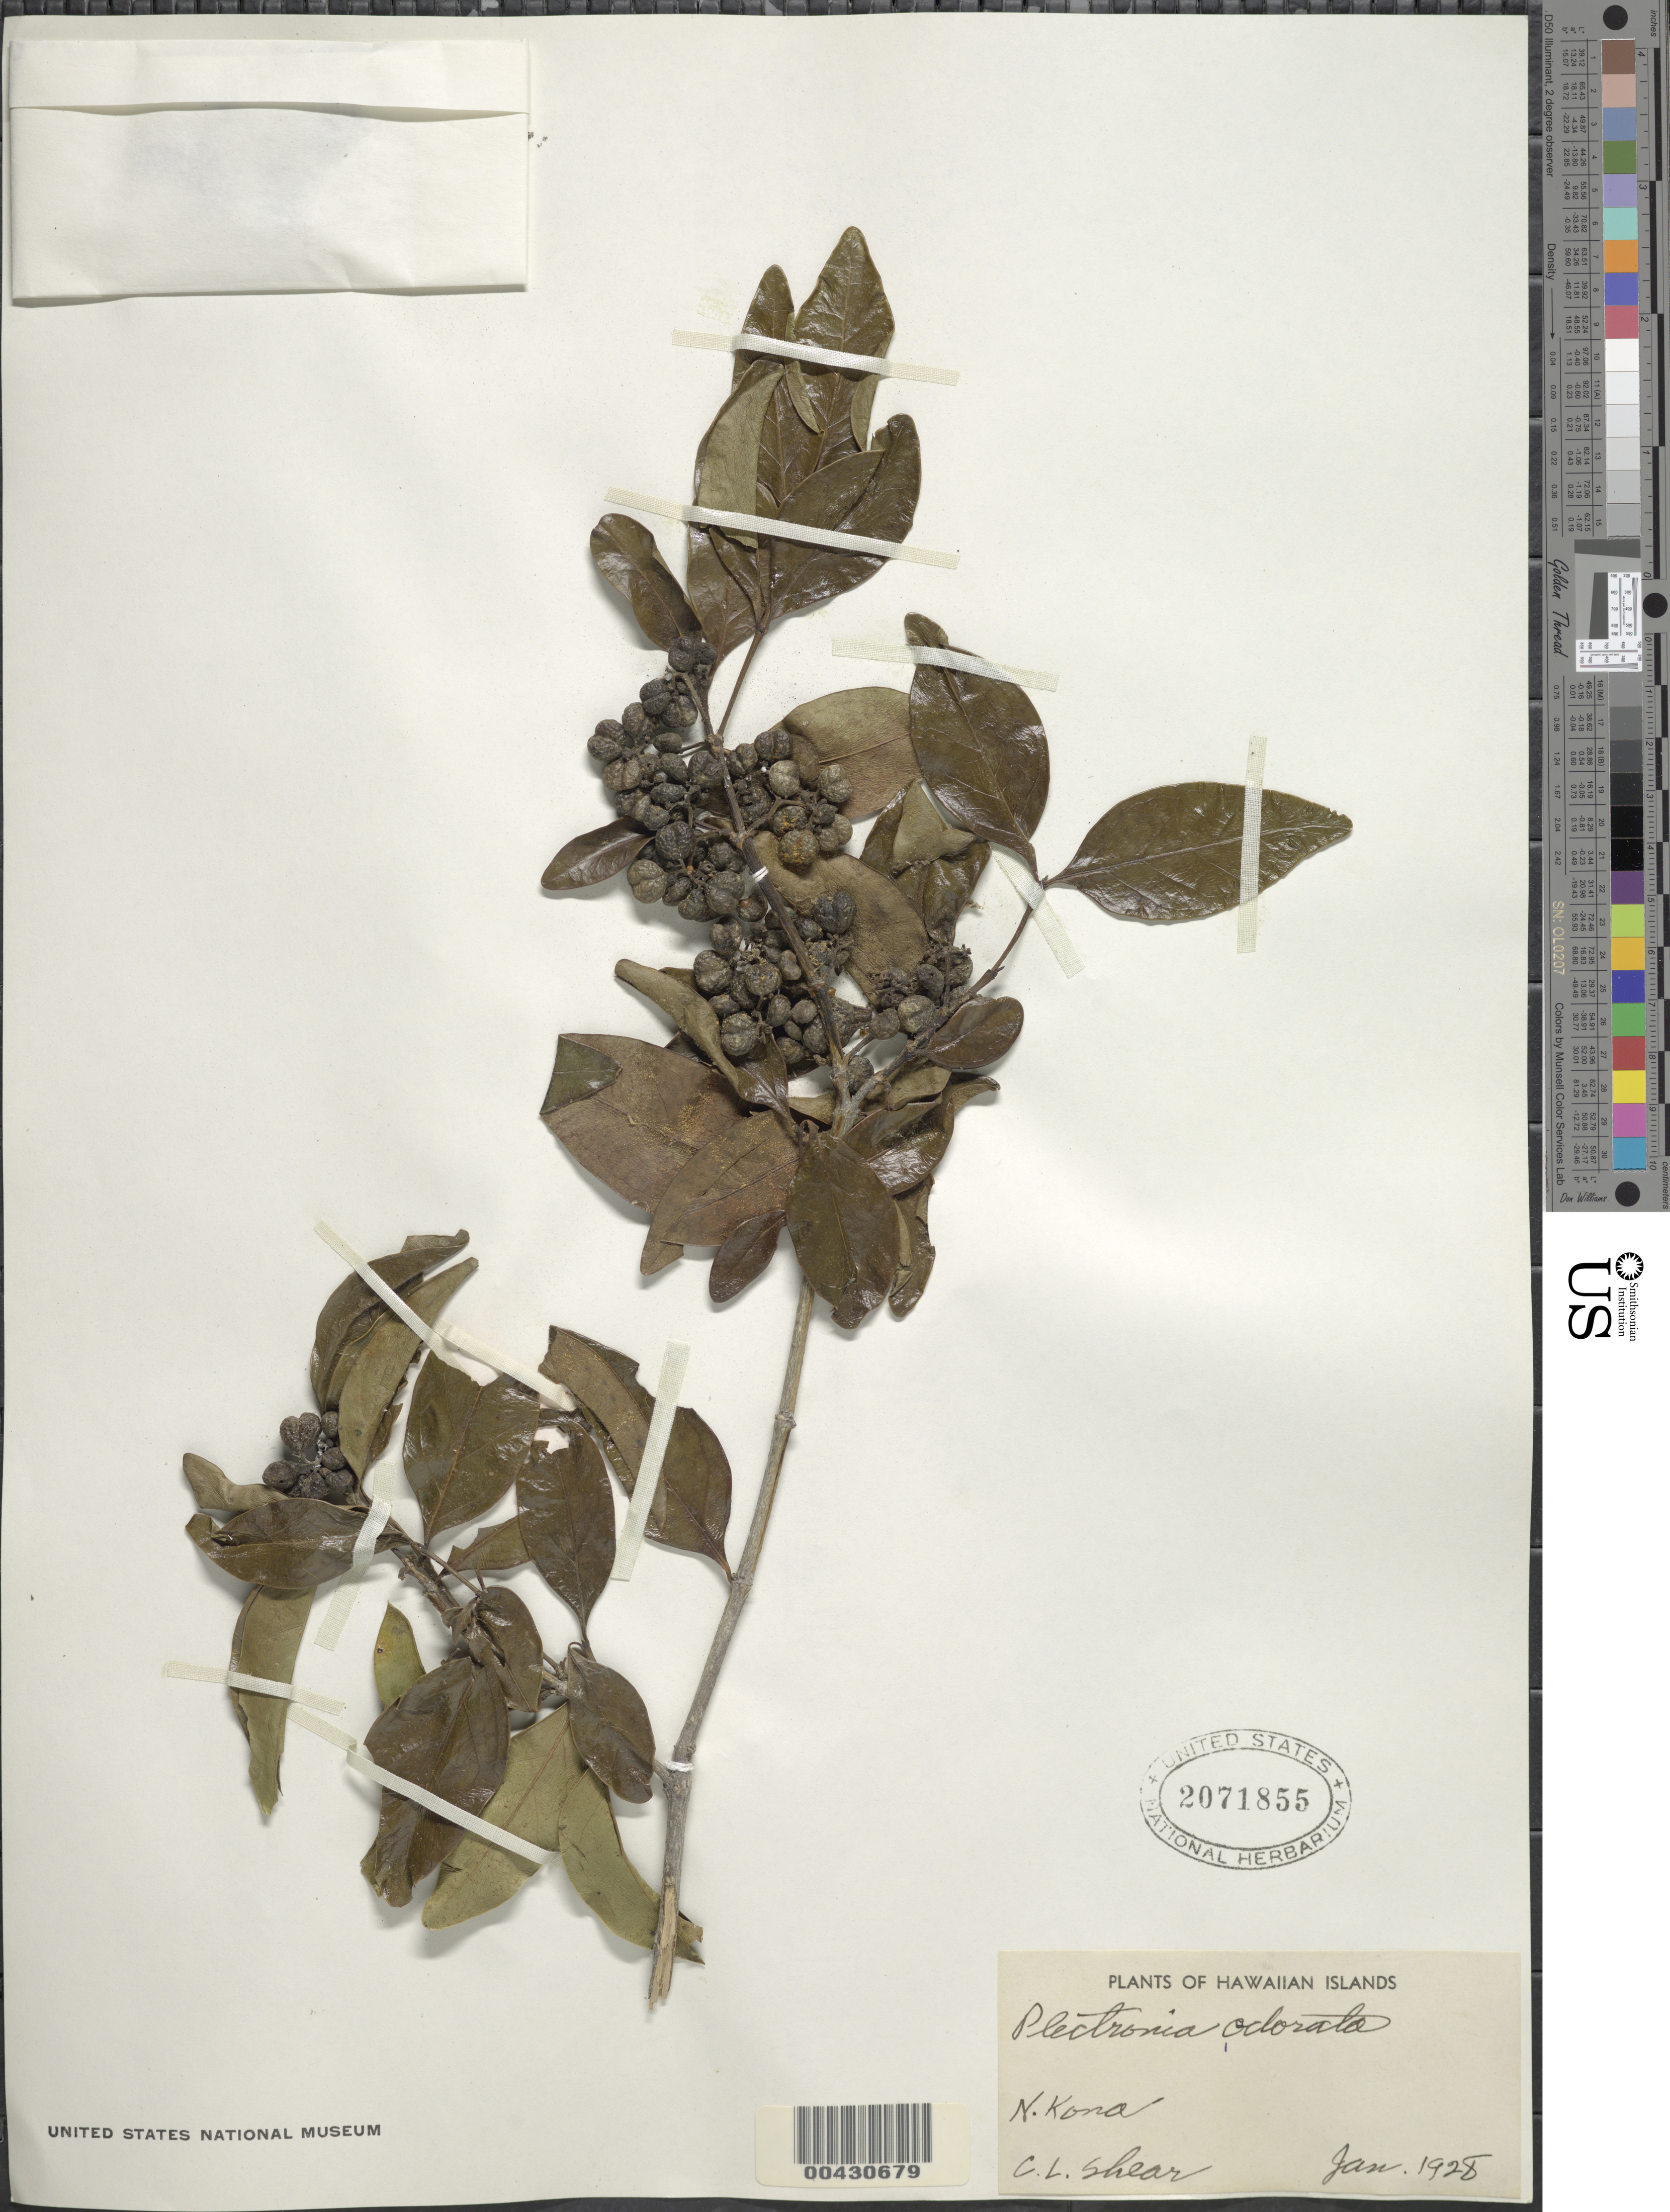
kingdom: Plantae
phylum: Tracheophyta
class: Magnoliopsida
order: Gentianales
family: Rubiaceae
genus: Psydrax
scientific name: Psydrax odorata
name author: (G. Forst.) A.C. Sm. & S.P. Darwin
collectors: C. L. Shear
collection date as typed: Jan 1928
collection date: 1928-01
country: United States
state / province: Hawaii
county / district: Honolulu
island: Oahu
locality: North Kona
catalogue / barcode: US 2071855